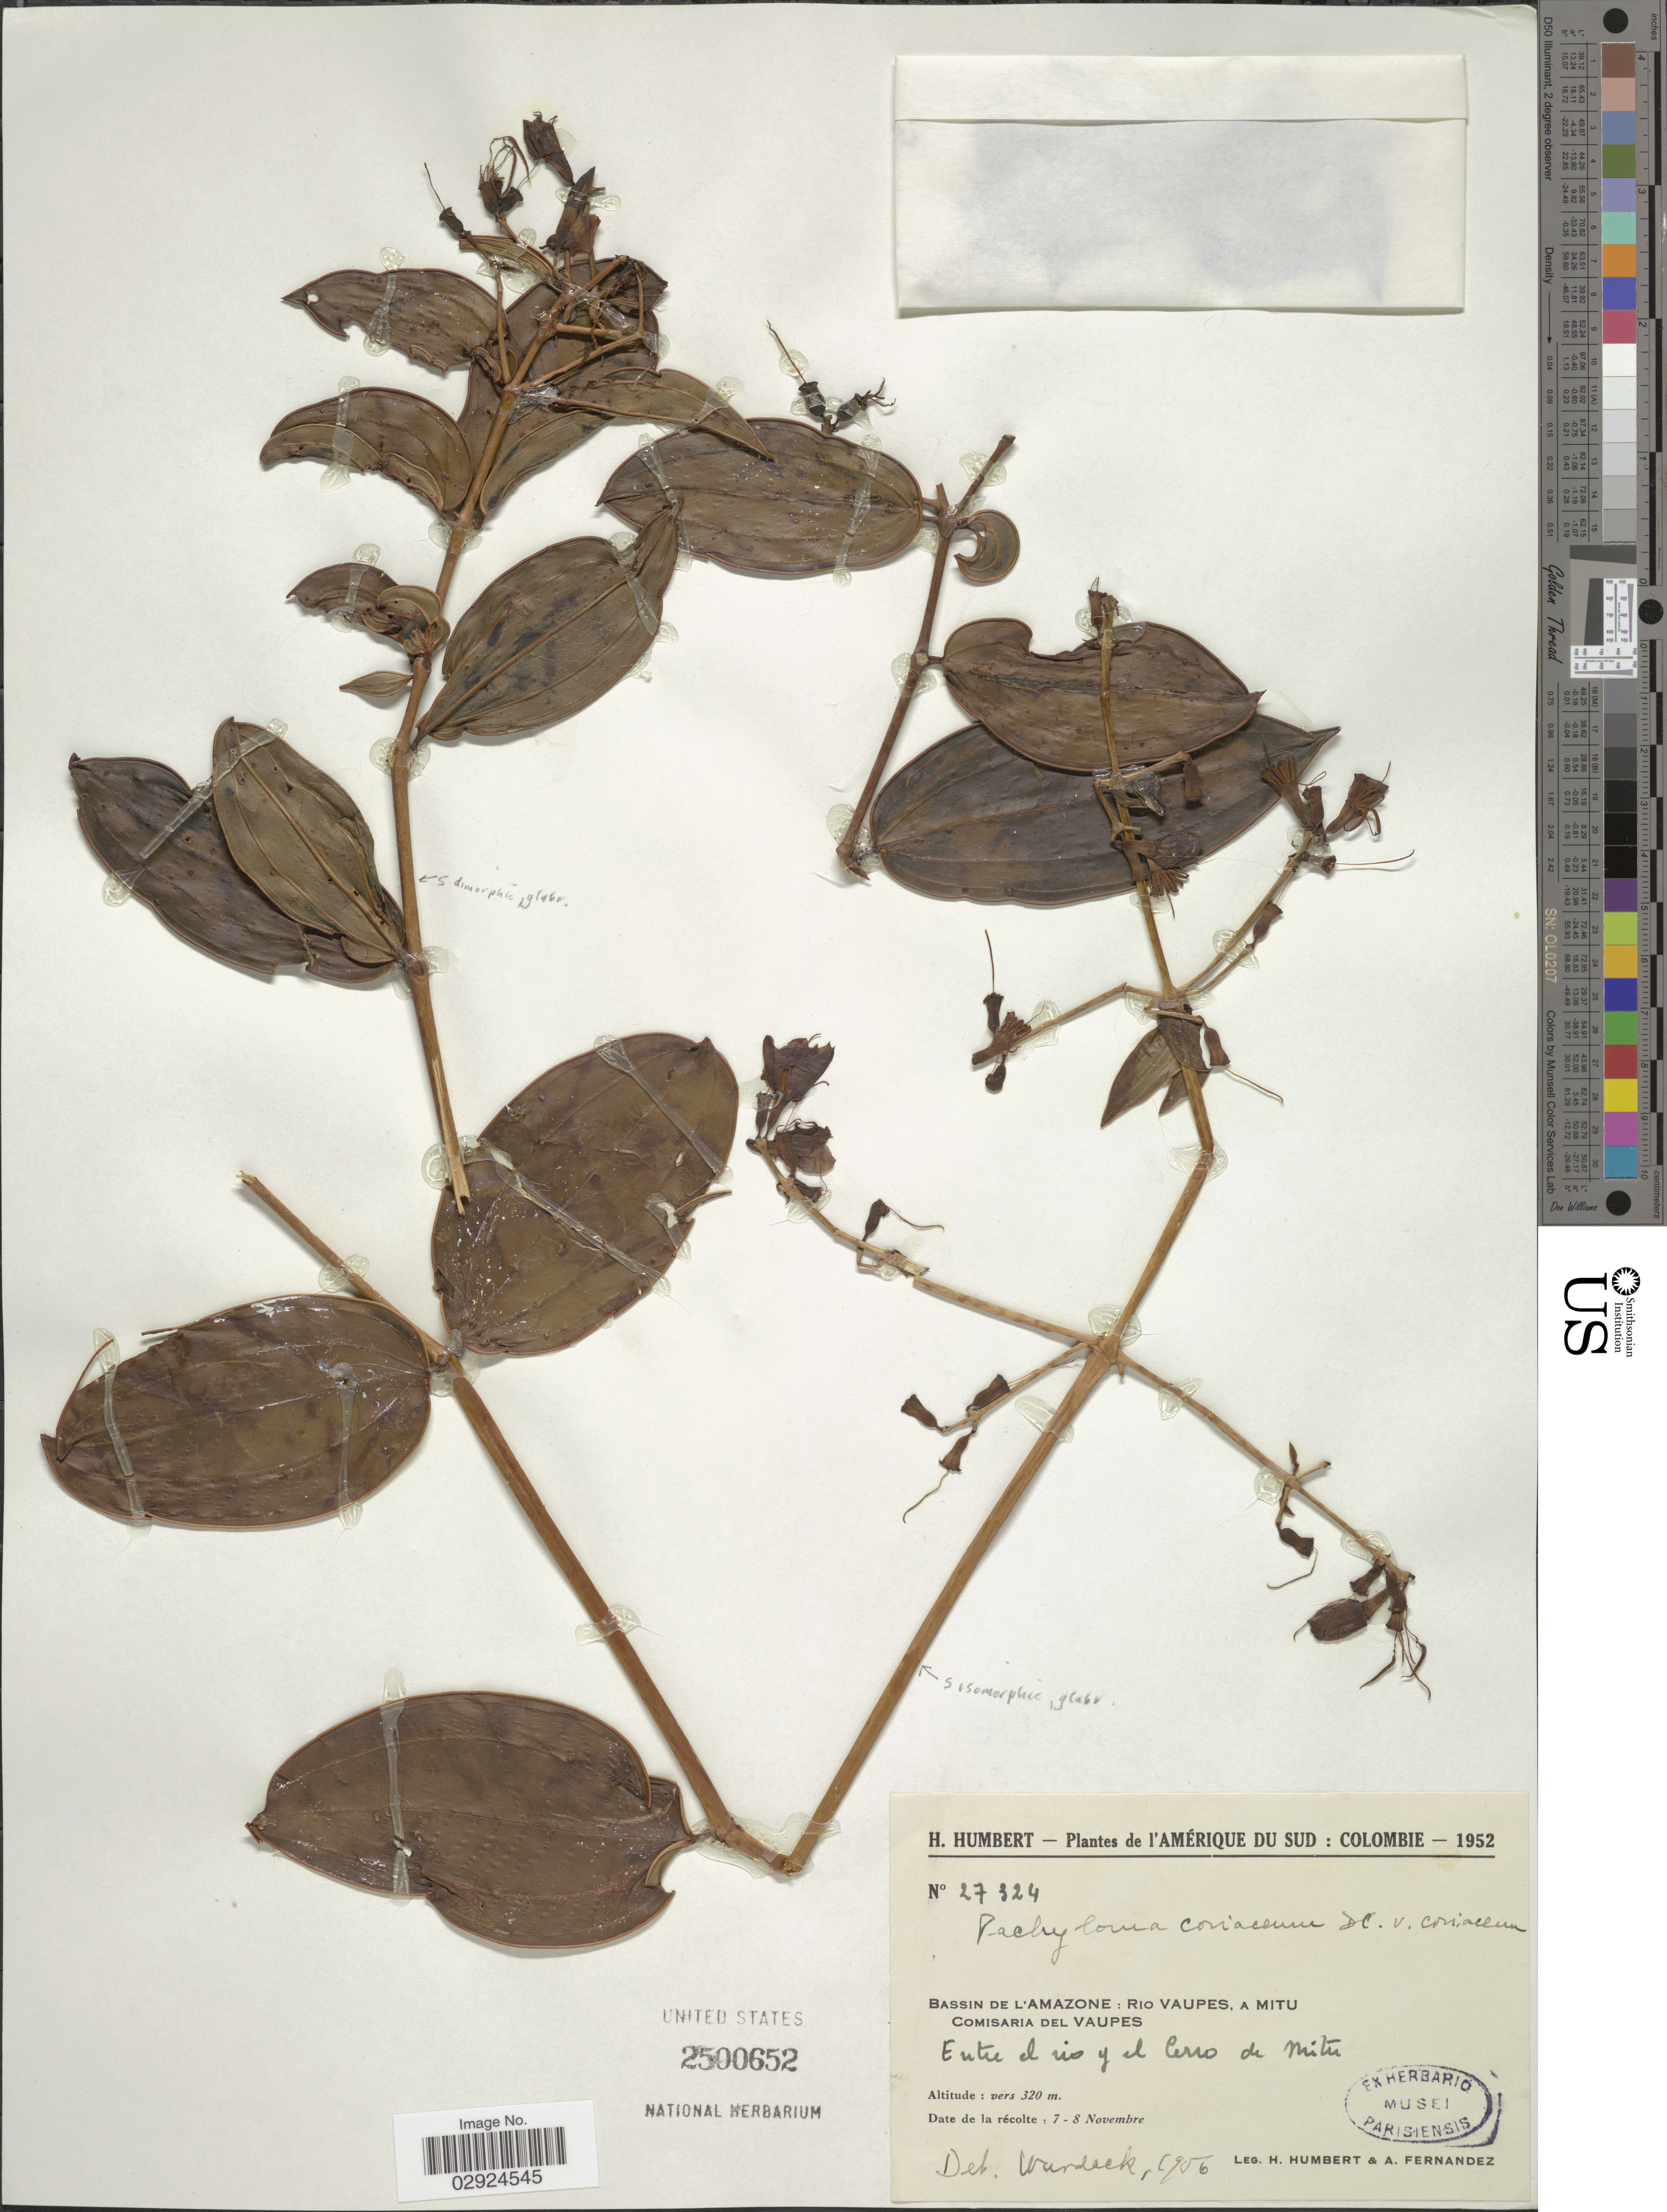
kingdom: Plantae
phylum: Tracheophyta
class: Magnoliopsida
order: Myrtales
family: Melastomataceae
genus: Pachyloma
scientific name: Pachyloma coriaceum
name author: DC.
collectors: H. Humbert & A. Fernandez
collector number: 27324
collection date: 1952-11-07/1952-11-08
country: Colombia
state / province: Vaupés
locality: Bassin de l'Amazone: Rio Vaupes, a Mitu. Comisaria del Vaupes. Entre el rio y el Cerro de Mitu.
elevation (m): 320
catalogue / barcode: US 2500652